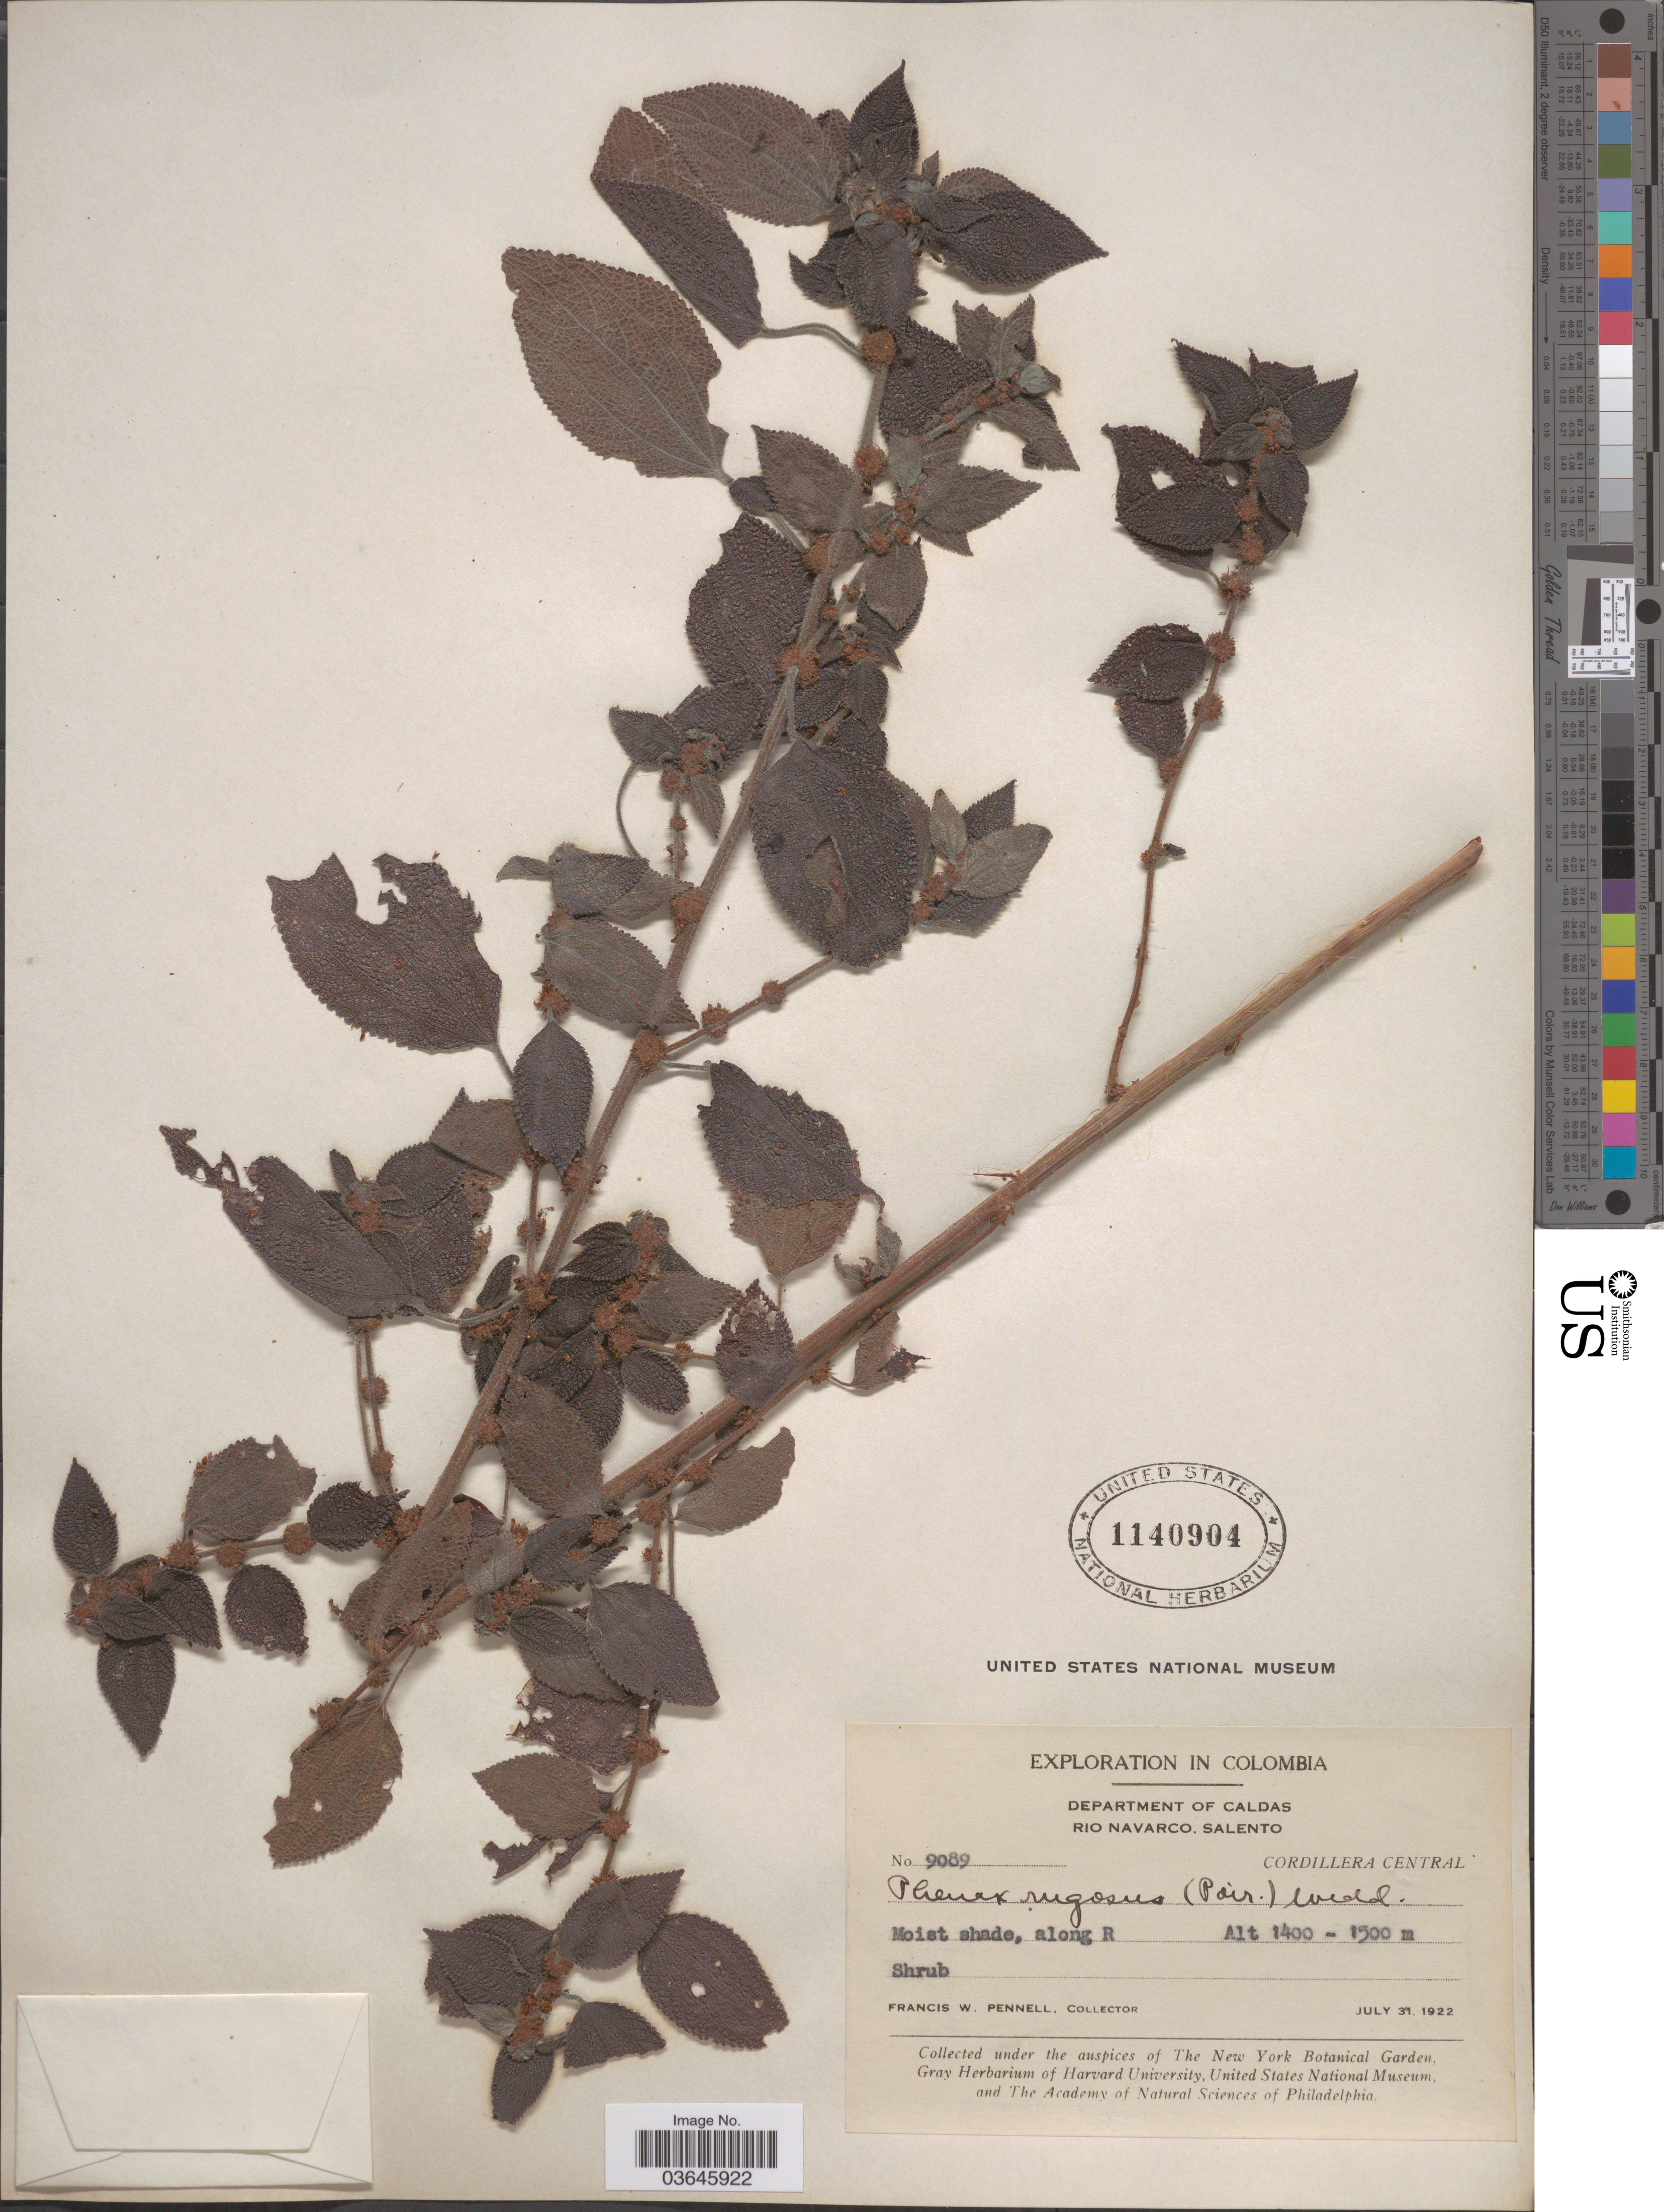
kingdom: Plantae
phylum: Tracheophyta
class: Magnoliopsida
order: Rosales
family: Urticaceae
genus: Phenax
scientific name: Phenax rugosus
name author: (Poir.) Wedd.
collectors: F. W. Pennell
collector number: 9089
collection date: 1922-07-31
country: Colombia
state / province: Caldas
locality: Department of Caldas. Rio Navarco, Salento. Cordillera Central. Along R.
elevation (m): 1400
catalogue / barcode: US 1140904